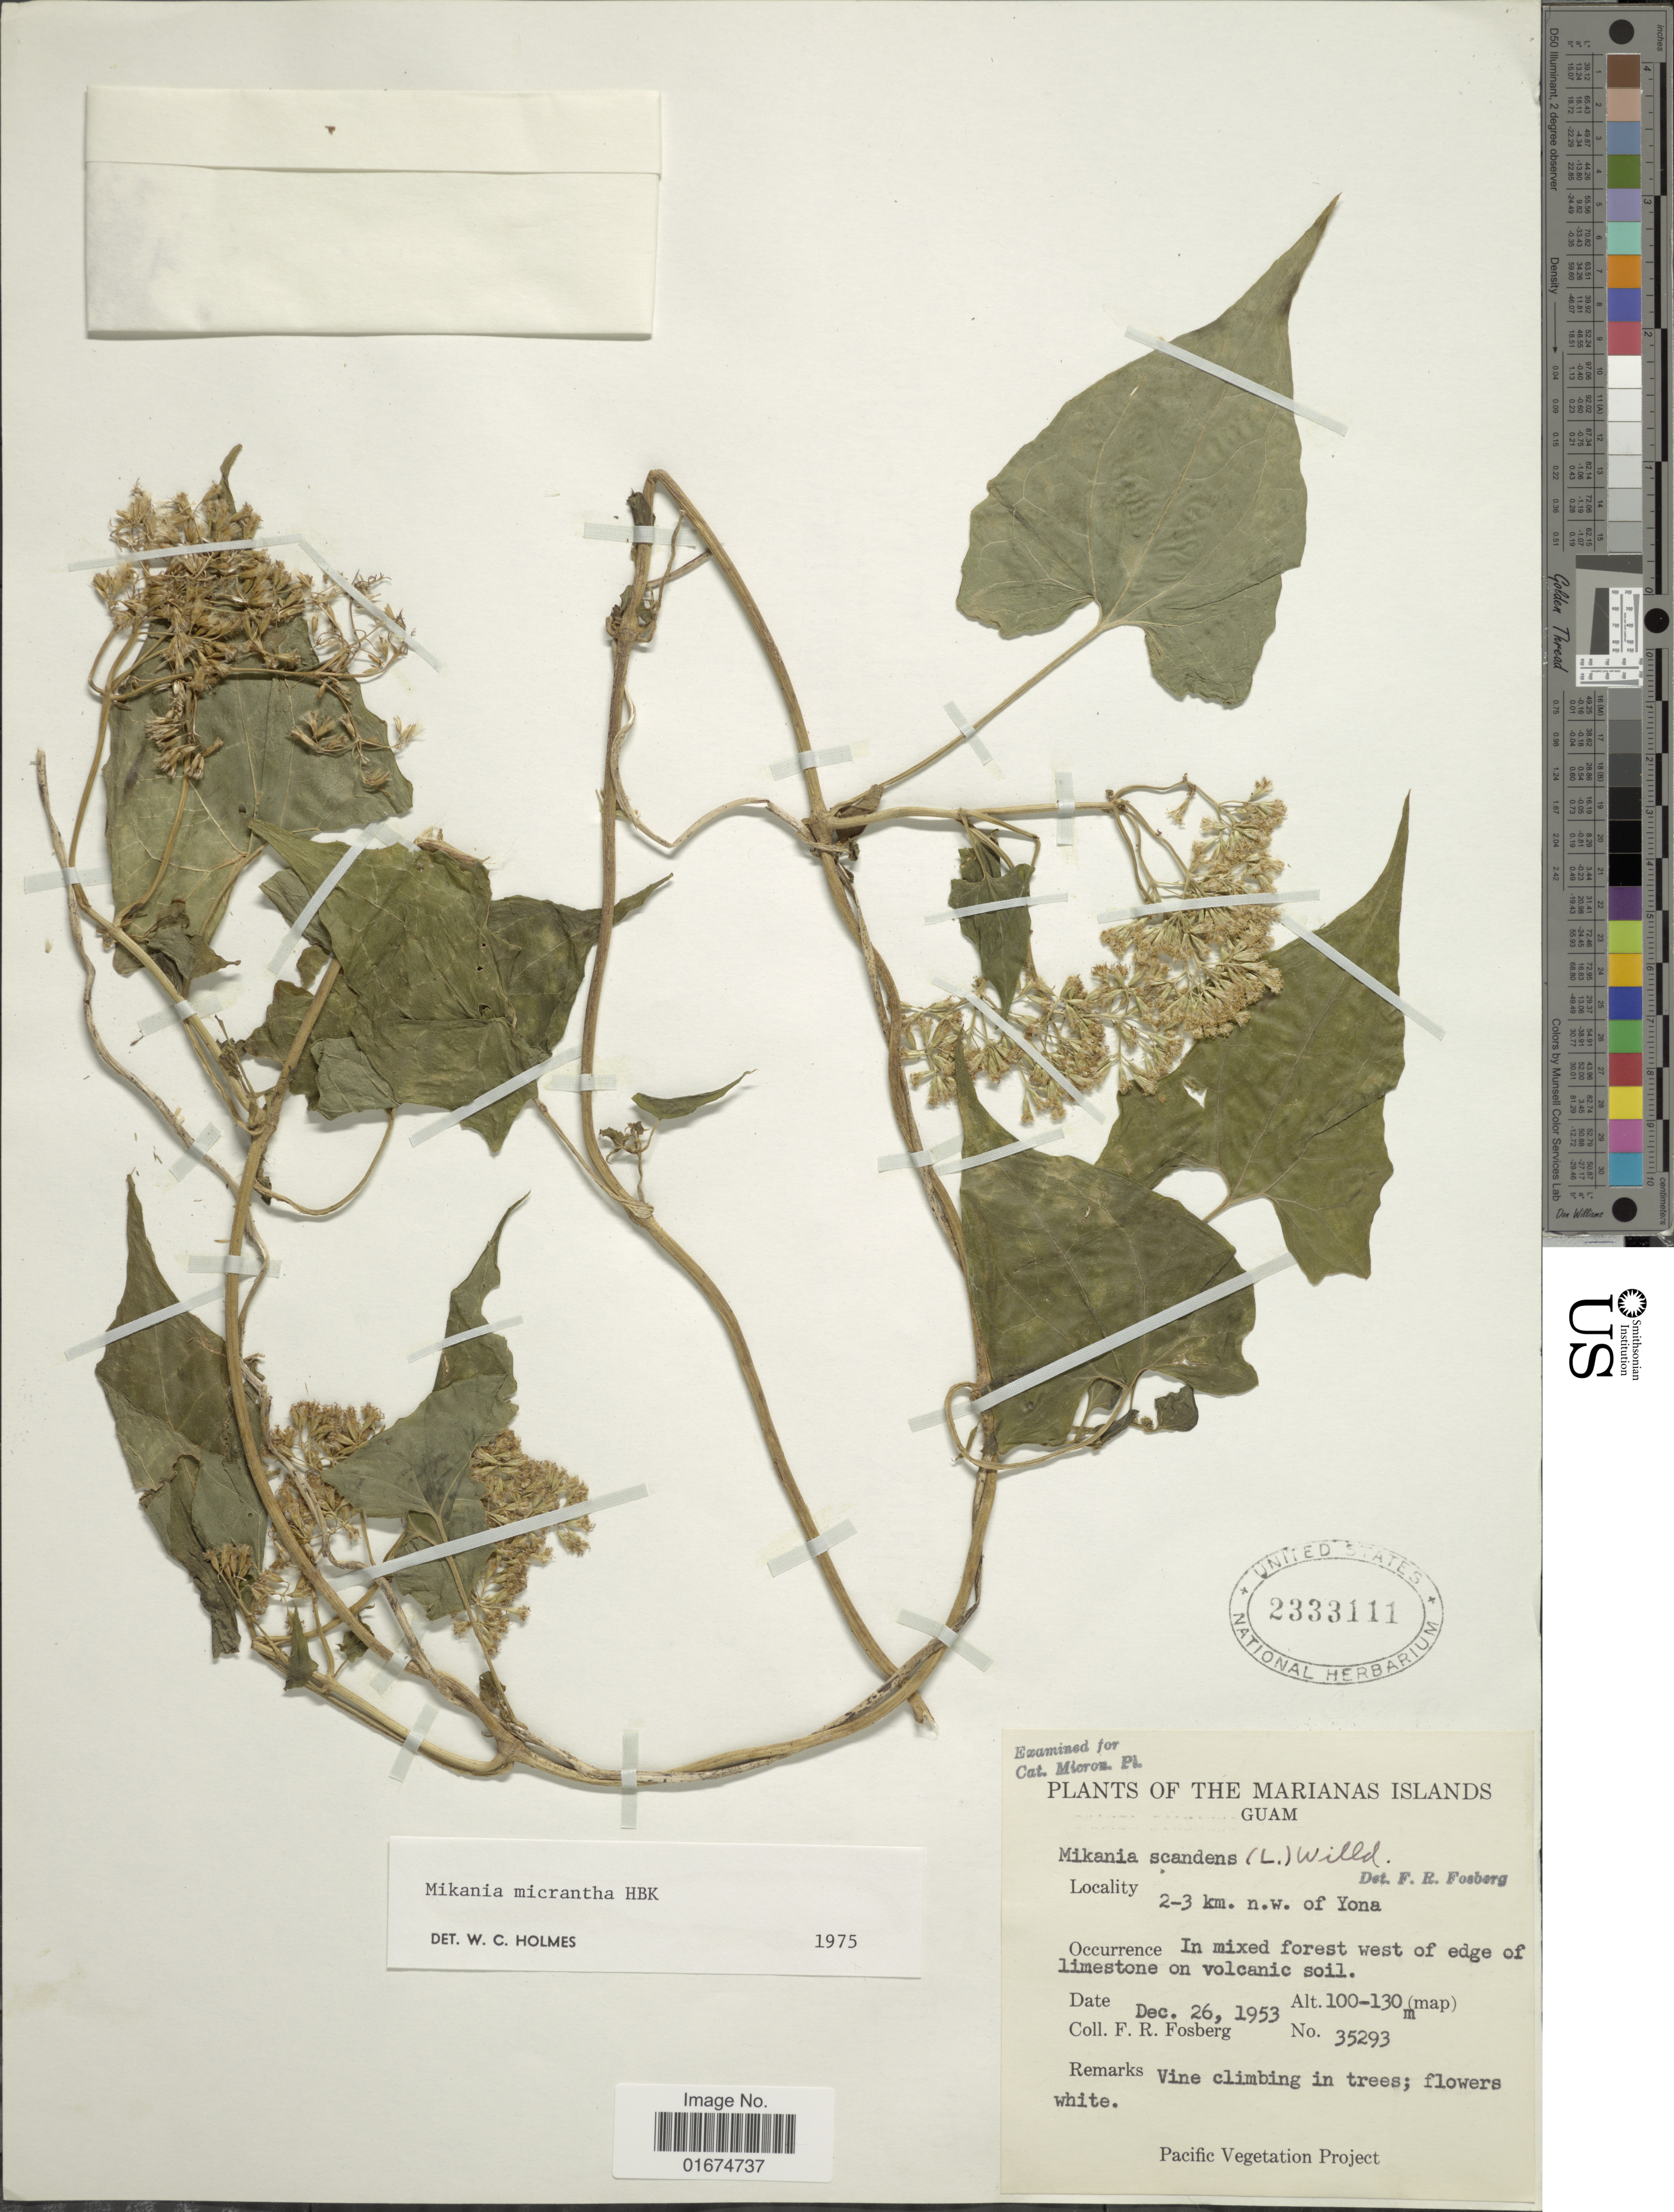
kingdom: Plantae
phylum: Tracheophyta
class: Magnoliopsida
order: Asterales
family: Asteraceae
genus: Mikania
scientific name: Mikania micrantha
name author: Kunth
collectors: F. R. Fosberg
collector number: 35293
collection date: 1953-12-26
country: Guam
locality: Marianas Islands, 2-3 km. n.w. of Yona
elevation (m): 100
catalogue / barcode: US 2333111